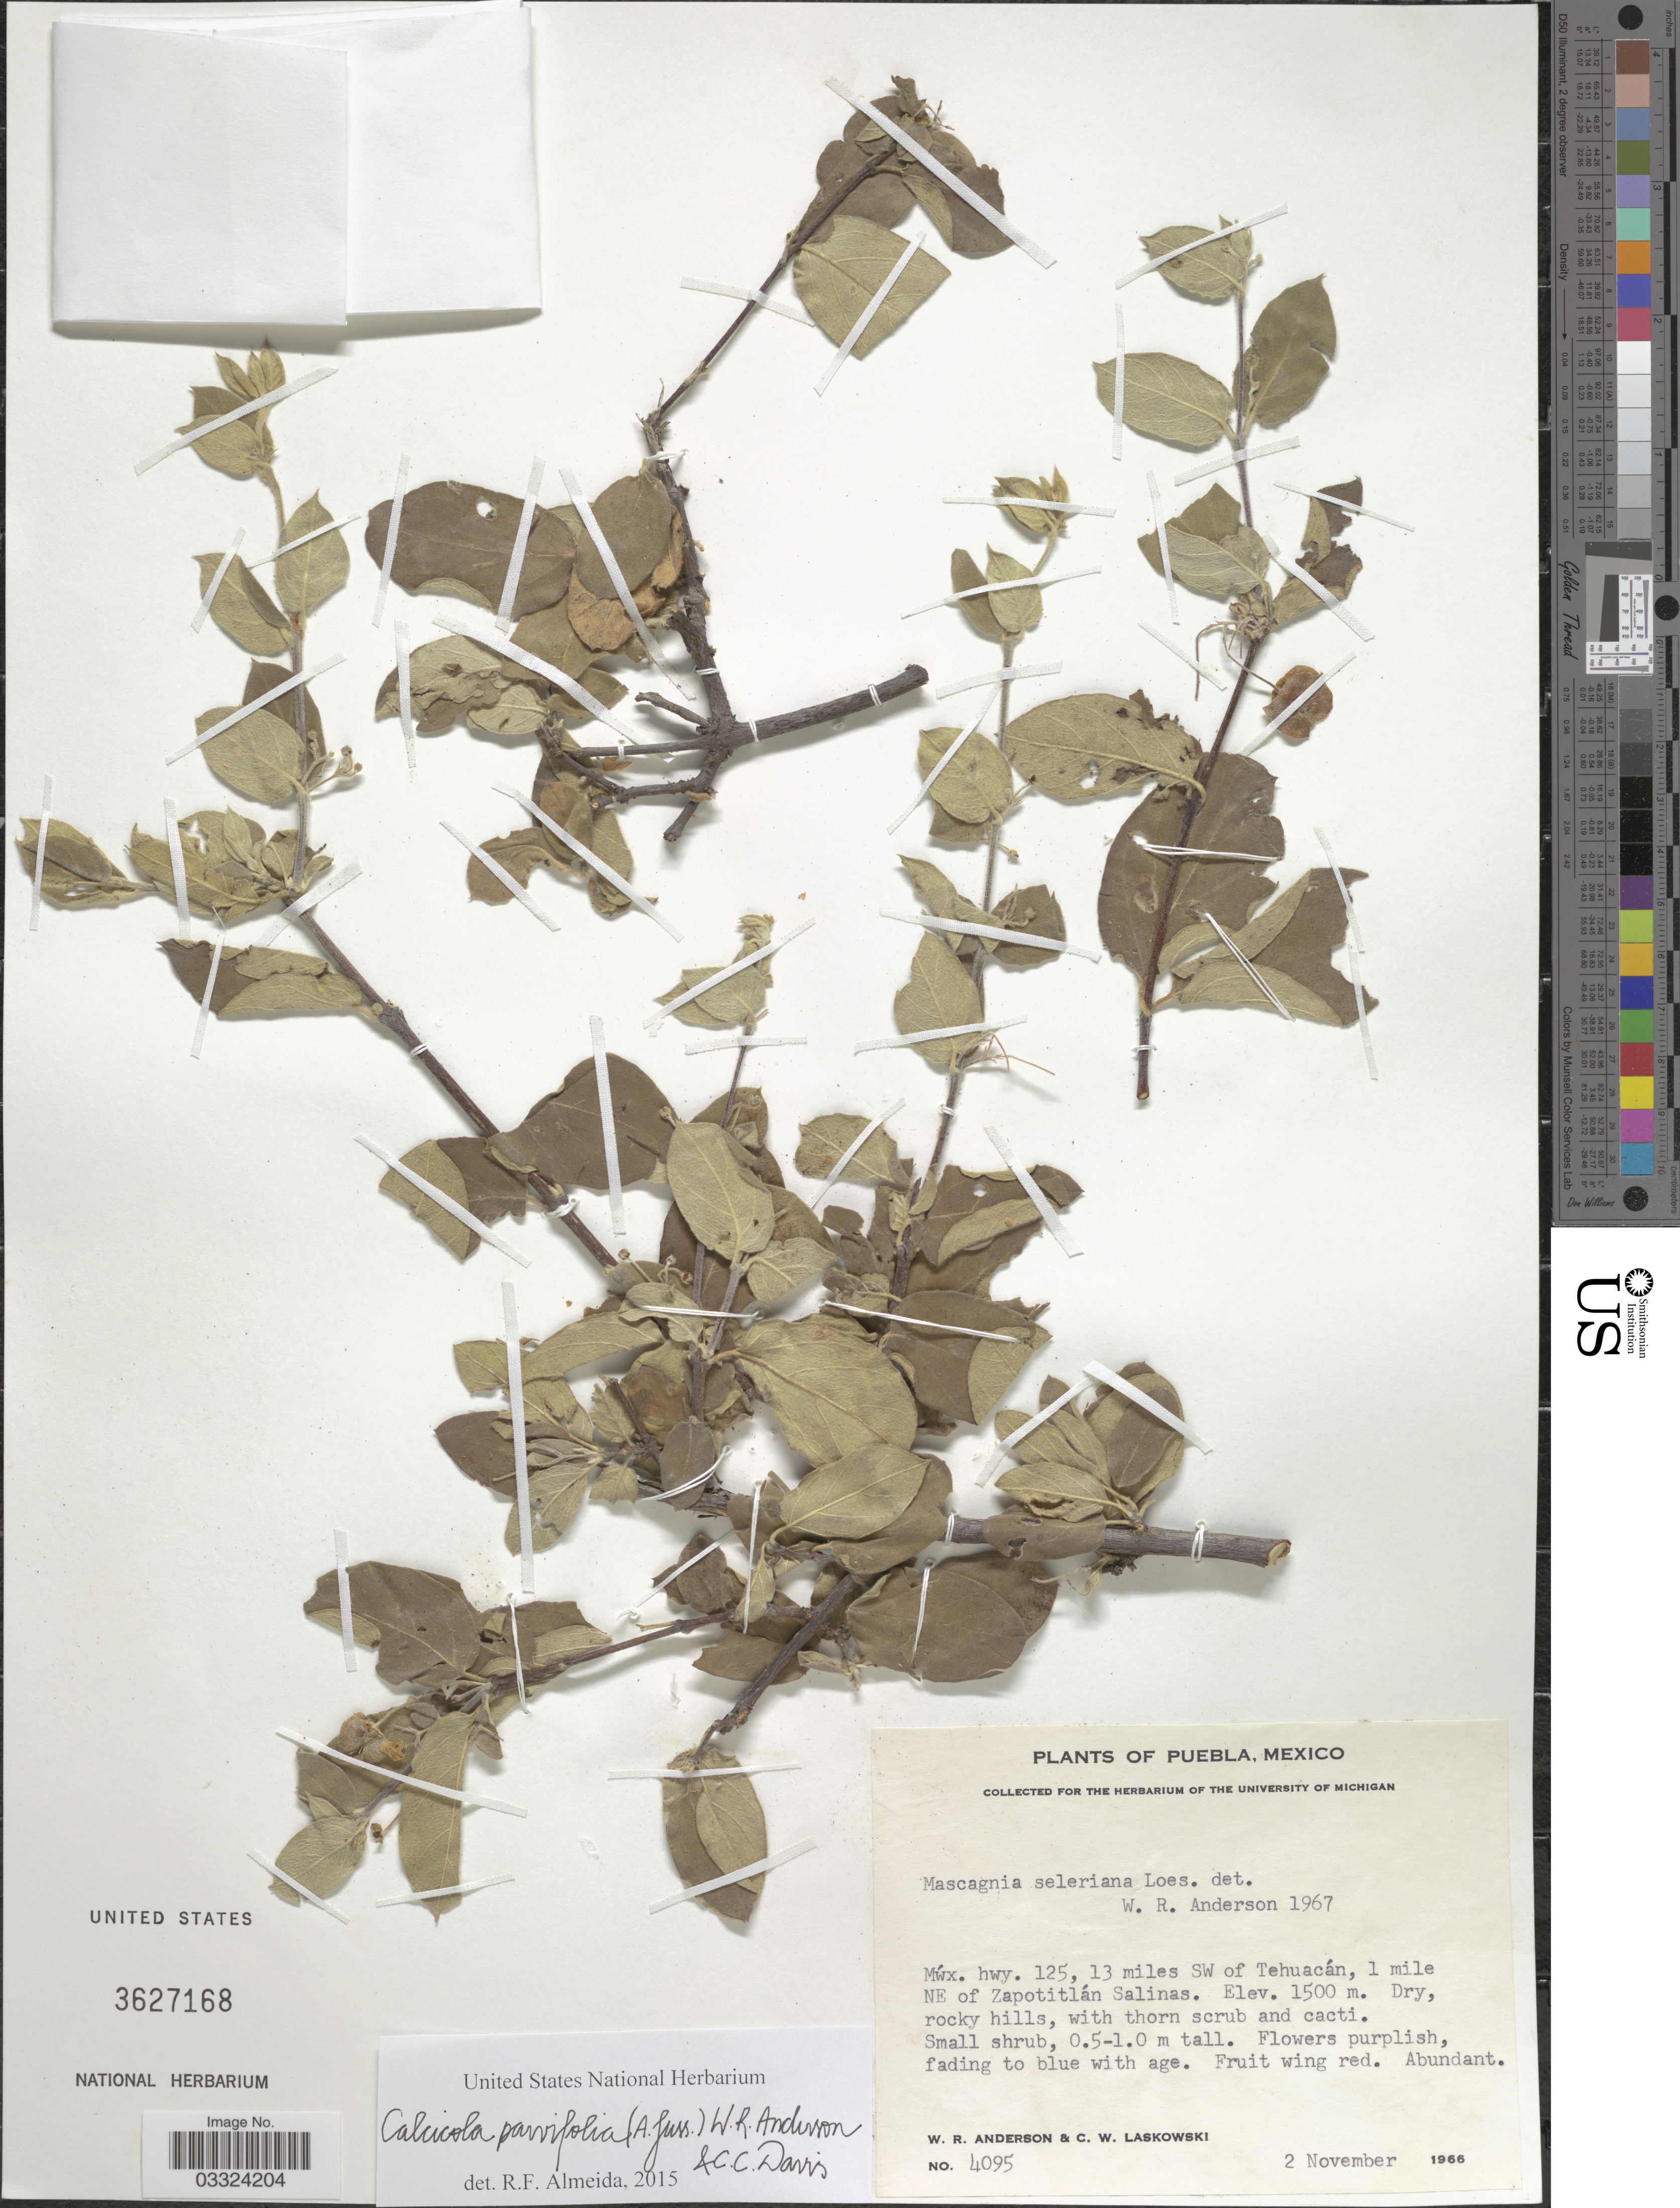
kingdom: Plantae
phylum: Tracheophyta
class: Magnoliopsida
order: Malpighiales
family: Malpighiaceae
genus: Calcicola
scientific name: Calcicola parvifolia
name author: (A. Juss.) W.R. Anderson & C. Davis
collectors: W. Anderson & C. Laskowski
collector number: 4095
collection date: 1966-11-02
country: Mexico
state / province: Puebla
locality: Mwx. hwy. 125, 13 miles SW of Tehuacán, 1 mile NE of Zapotitlán Salinas.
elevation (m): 1500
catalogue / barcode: US 3627168